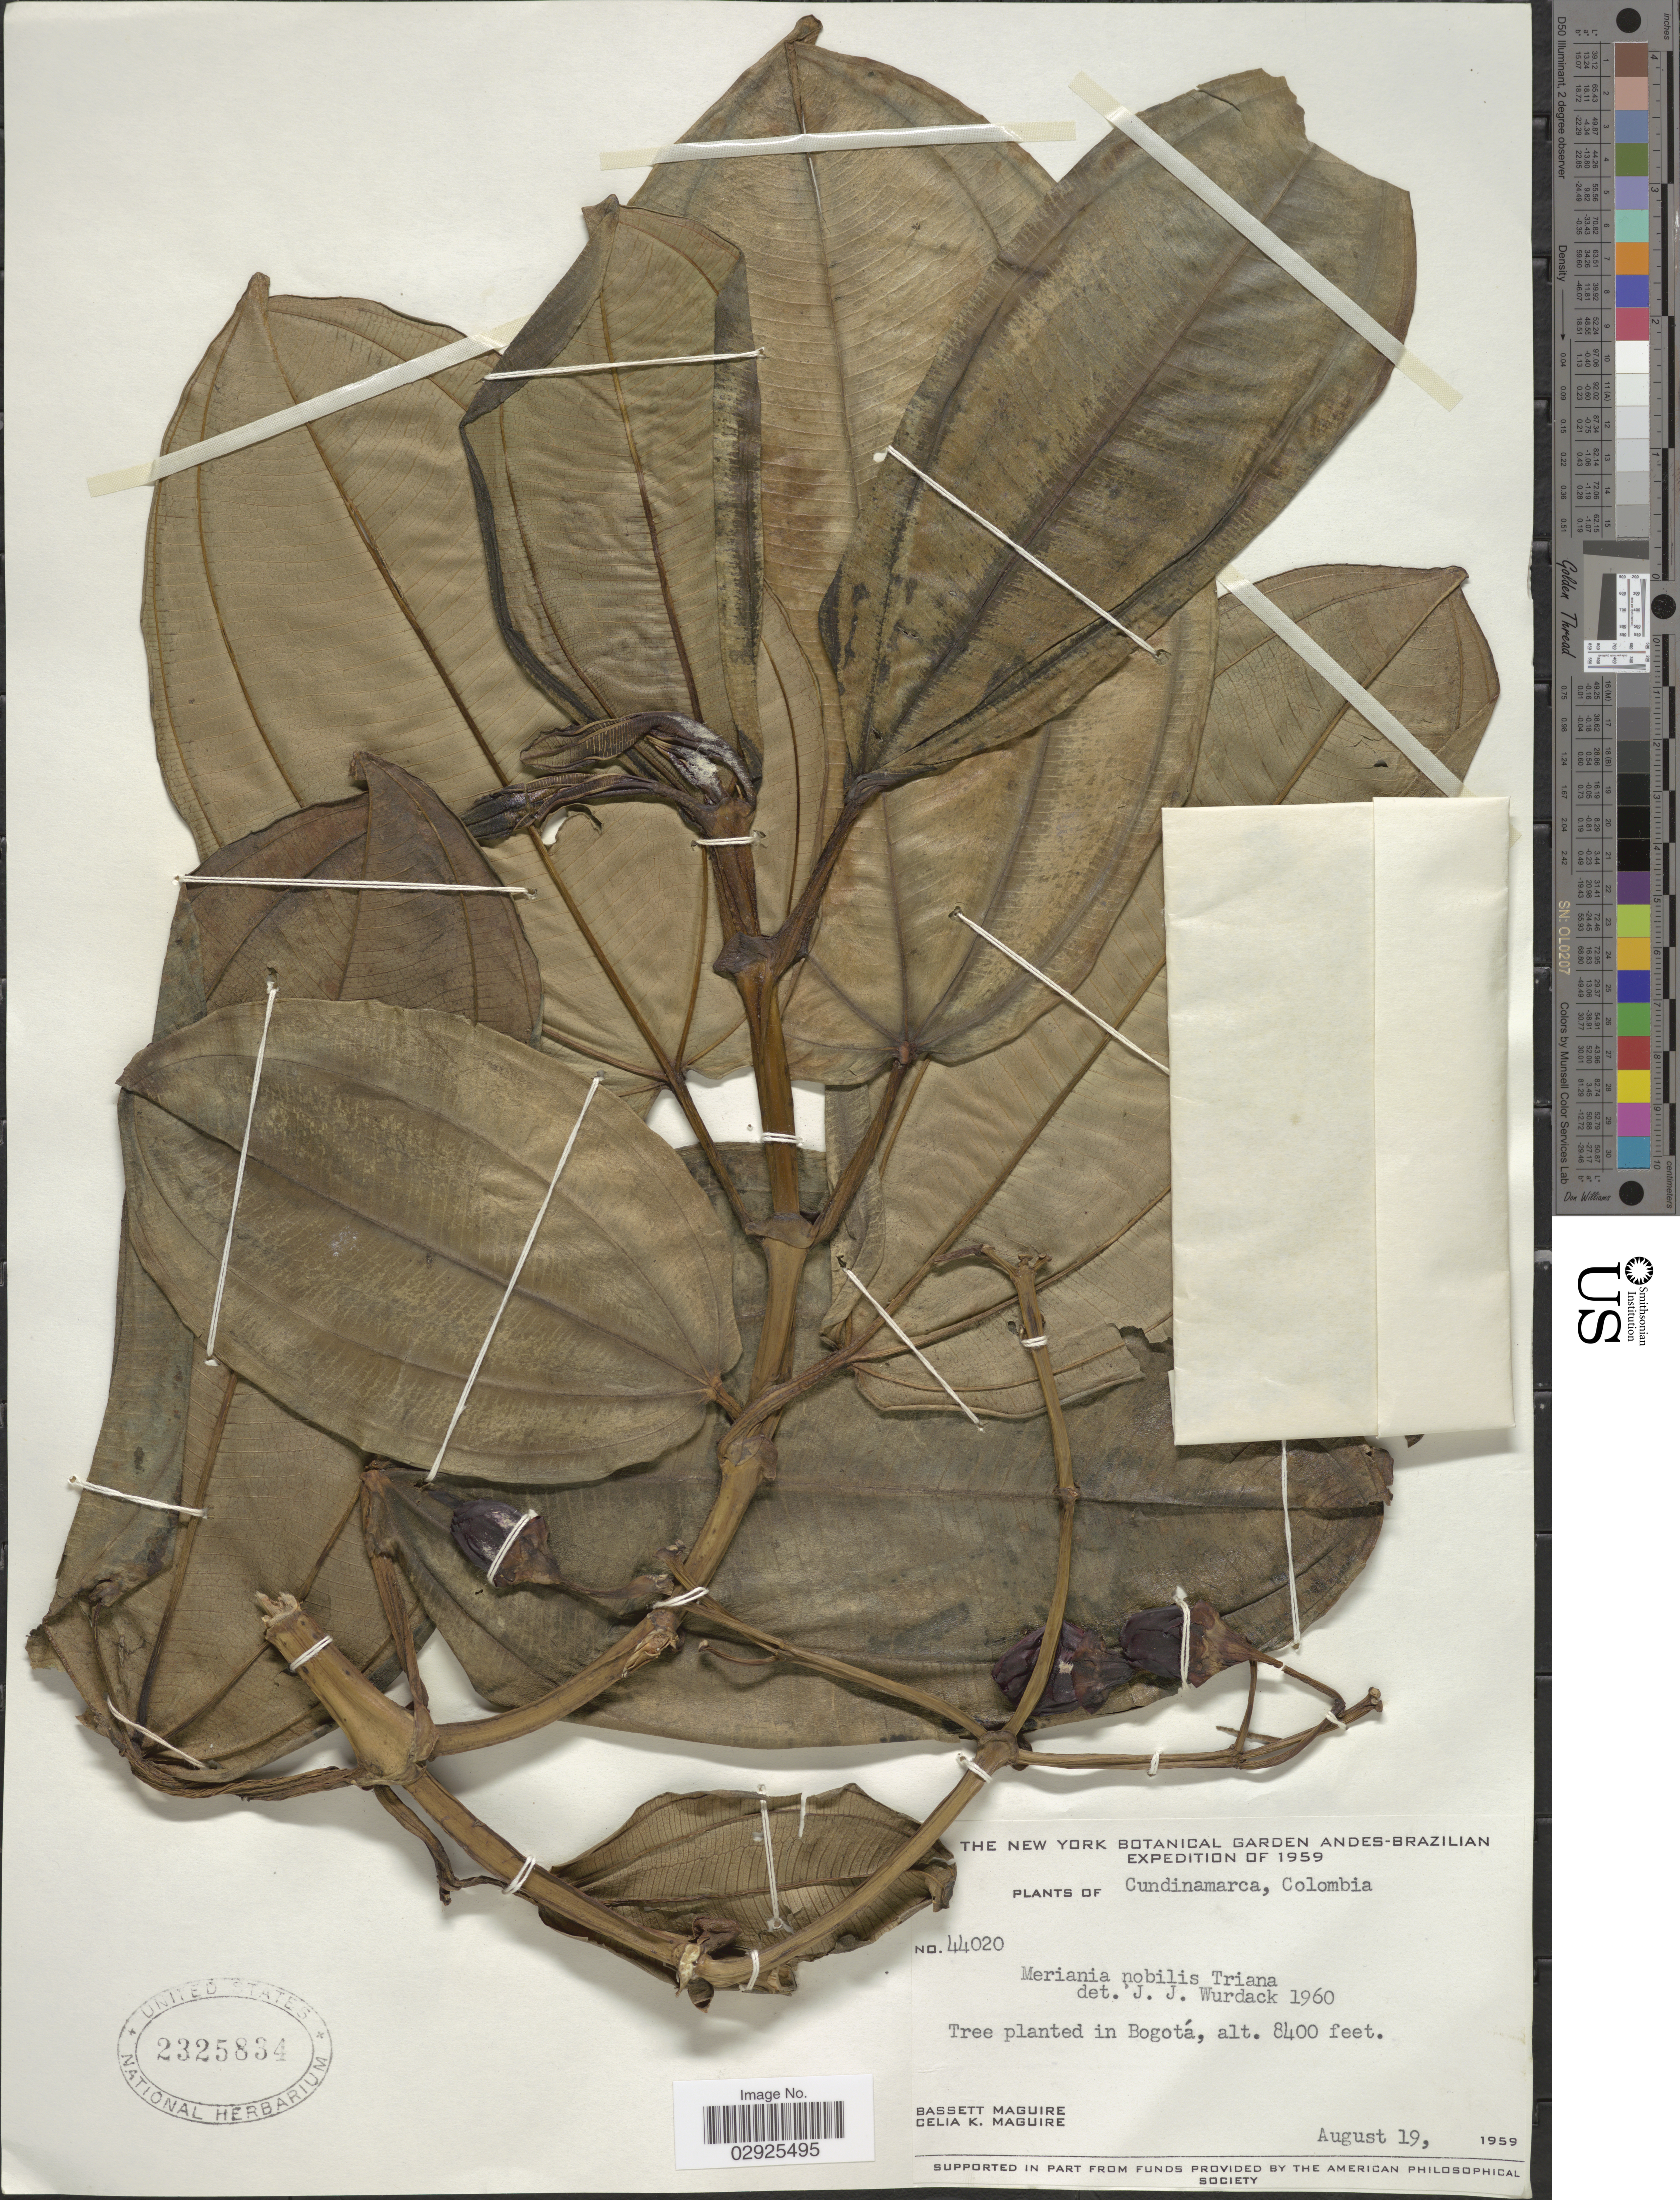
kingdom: Plantae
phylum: Tracheophyta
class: Magnoliopsida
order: Myrtales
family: Melastomataceae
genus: Meriania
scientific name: Meriania nobilis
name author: Triana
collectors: B. Maguire & C. K. Maguire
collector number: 44020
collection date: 1959-08-19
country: Colombia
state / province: Cundinamarca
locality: Tree planted in Bogotá.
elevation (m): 2560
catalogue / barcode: US 2325834